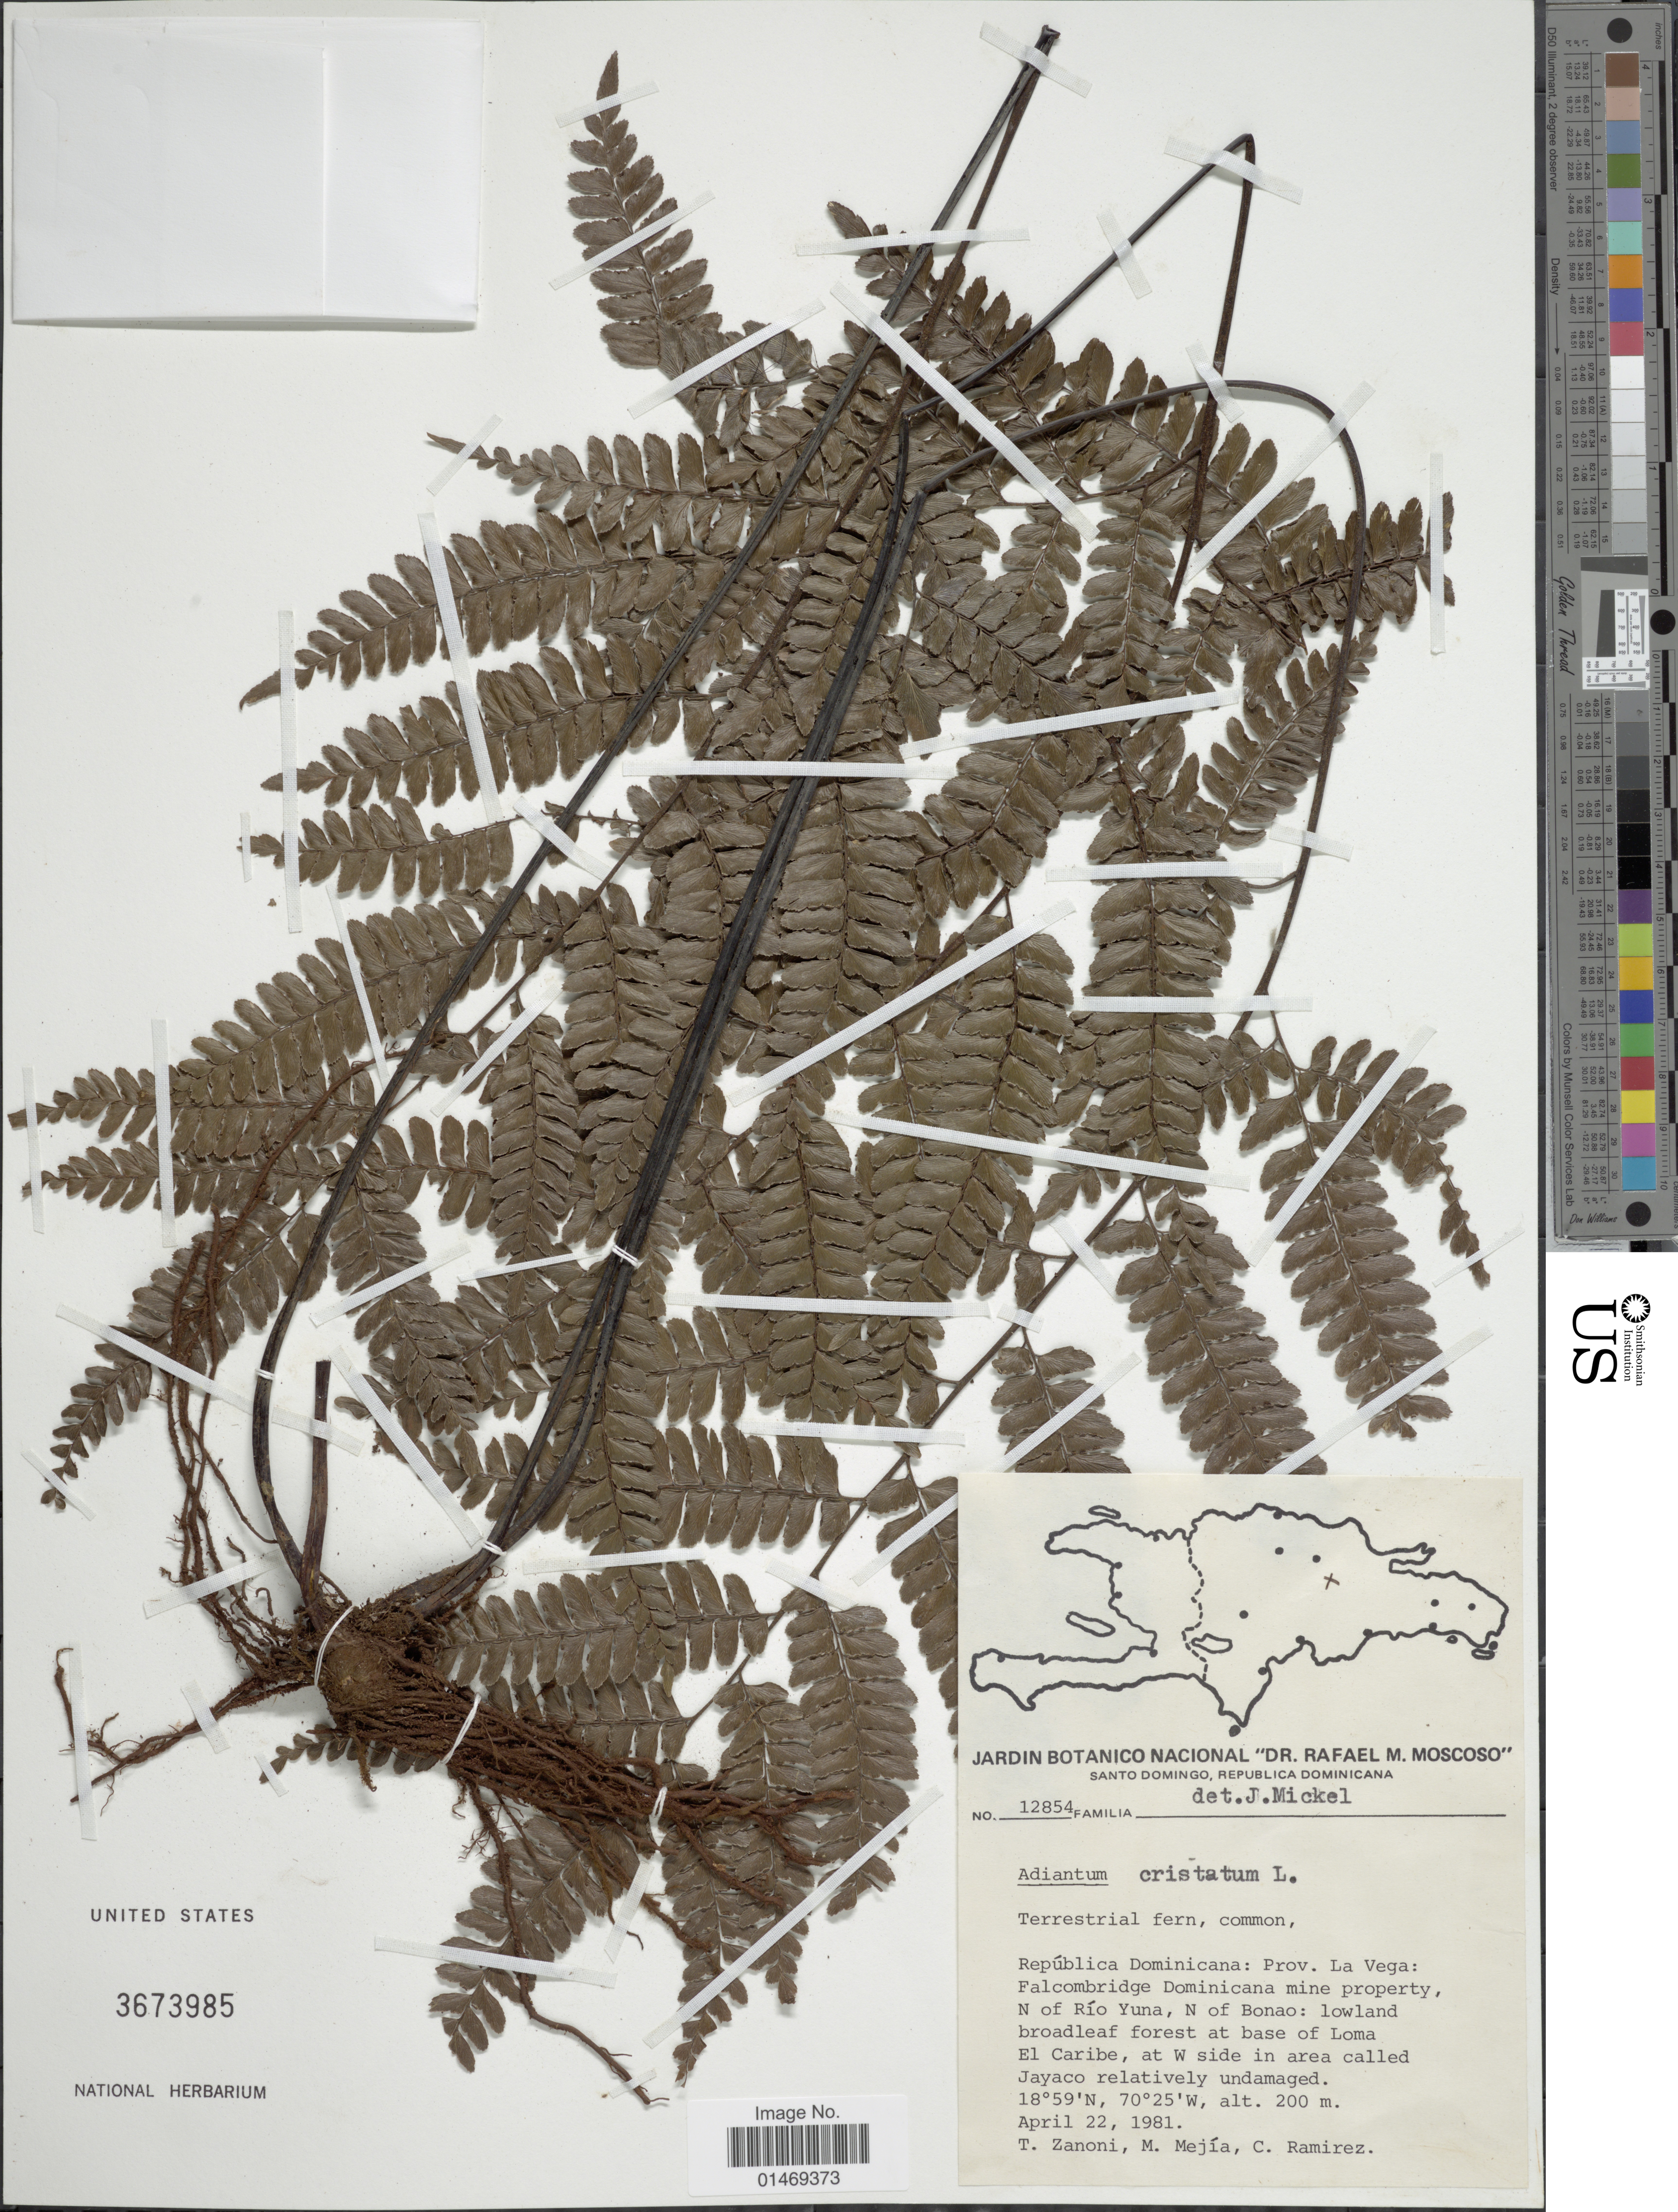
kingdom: Plantae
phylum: Tracheophyta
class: Polypodiopsida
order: Polypodiales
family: Pteridaceae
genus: Adiantum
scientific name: Adiantum pyramidale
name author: (L.) Willd.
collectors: T. A. Zanoni, M. Mejia & C. Ramirez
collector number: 12854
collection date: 1981-04-22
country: Dominican Republic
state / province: La Vega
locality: Falcombridge Domicana property, N of Rio Yuna, N of Bonao: lowland broadleaf forest at base of Loma, El Caribe, at w side in area called Jayaco relatively undamaged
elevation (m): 200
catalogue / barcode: US 3673985